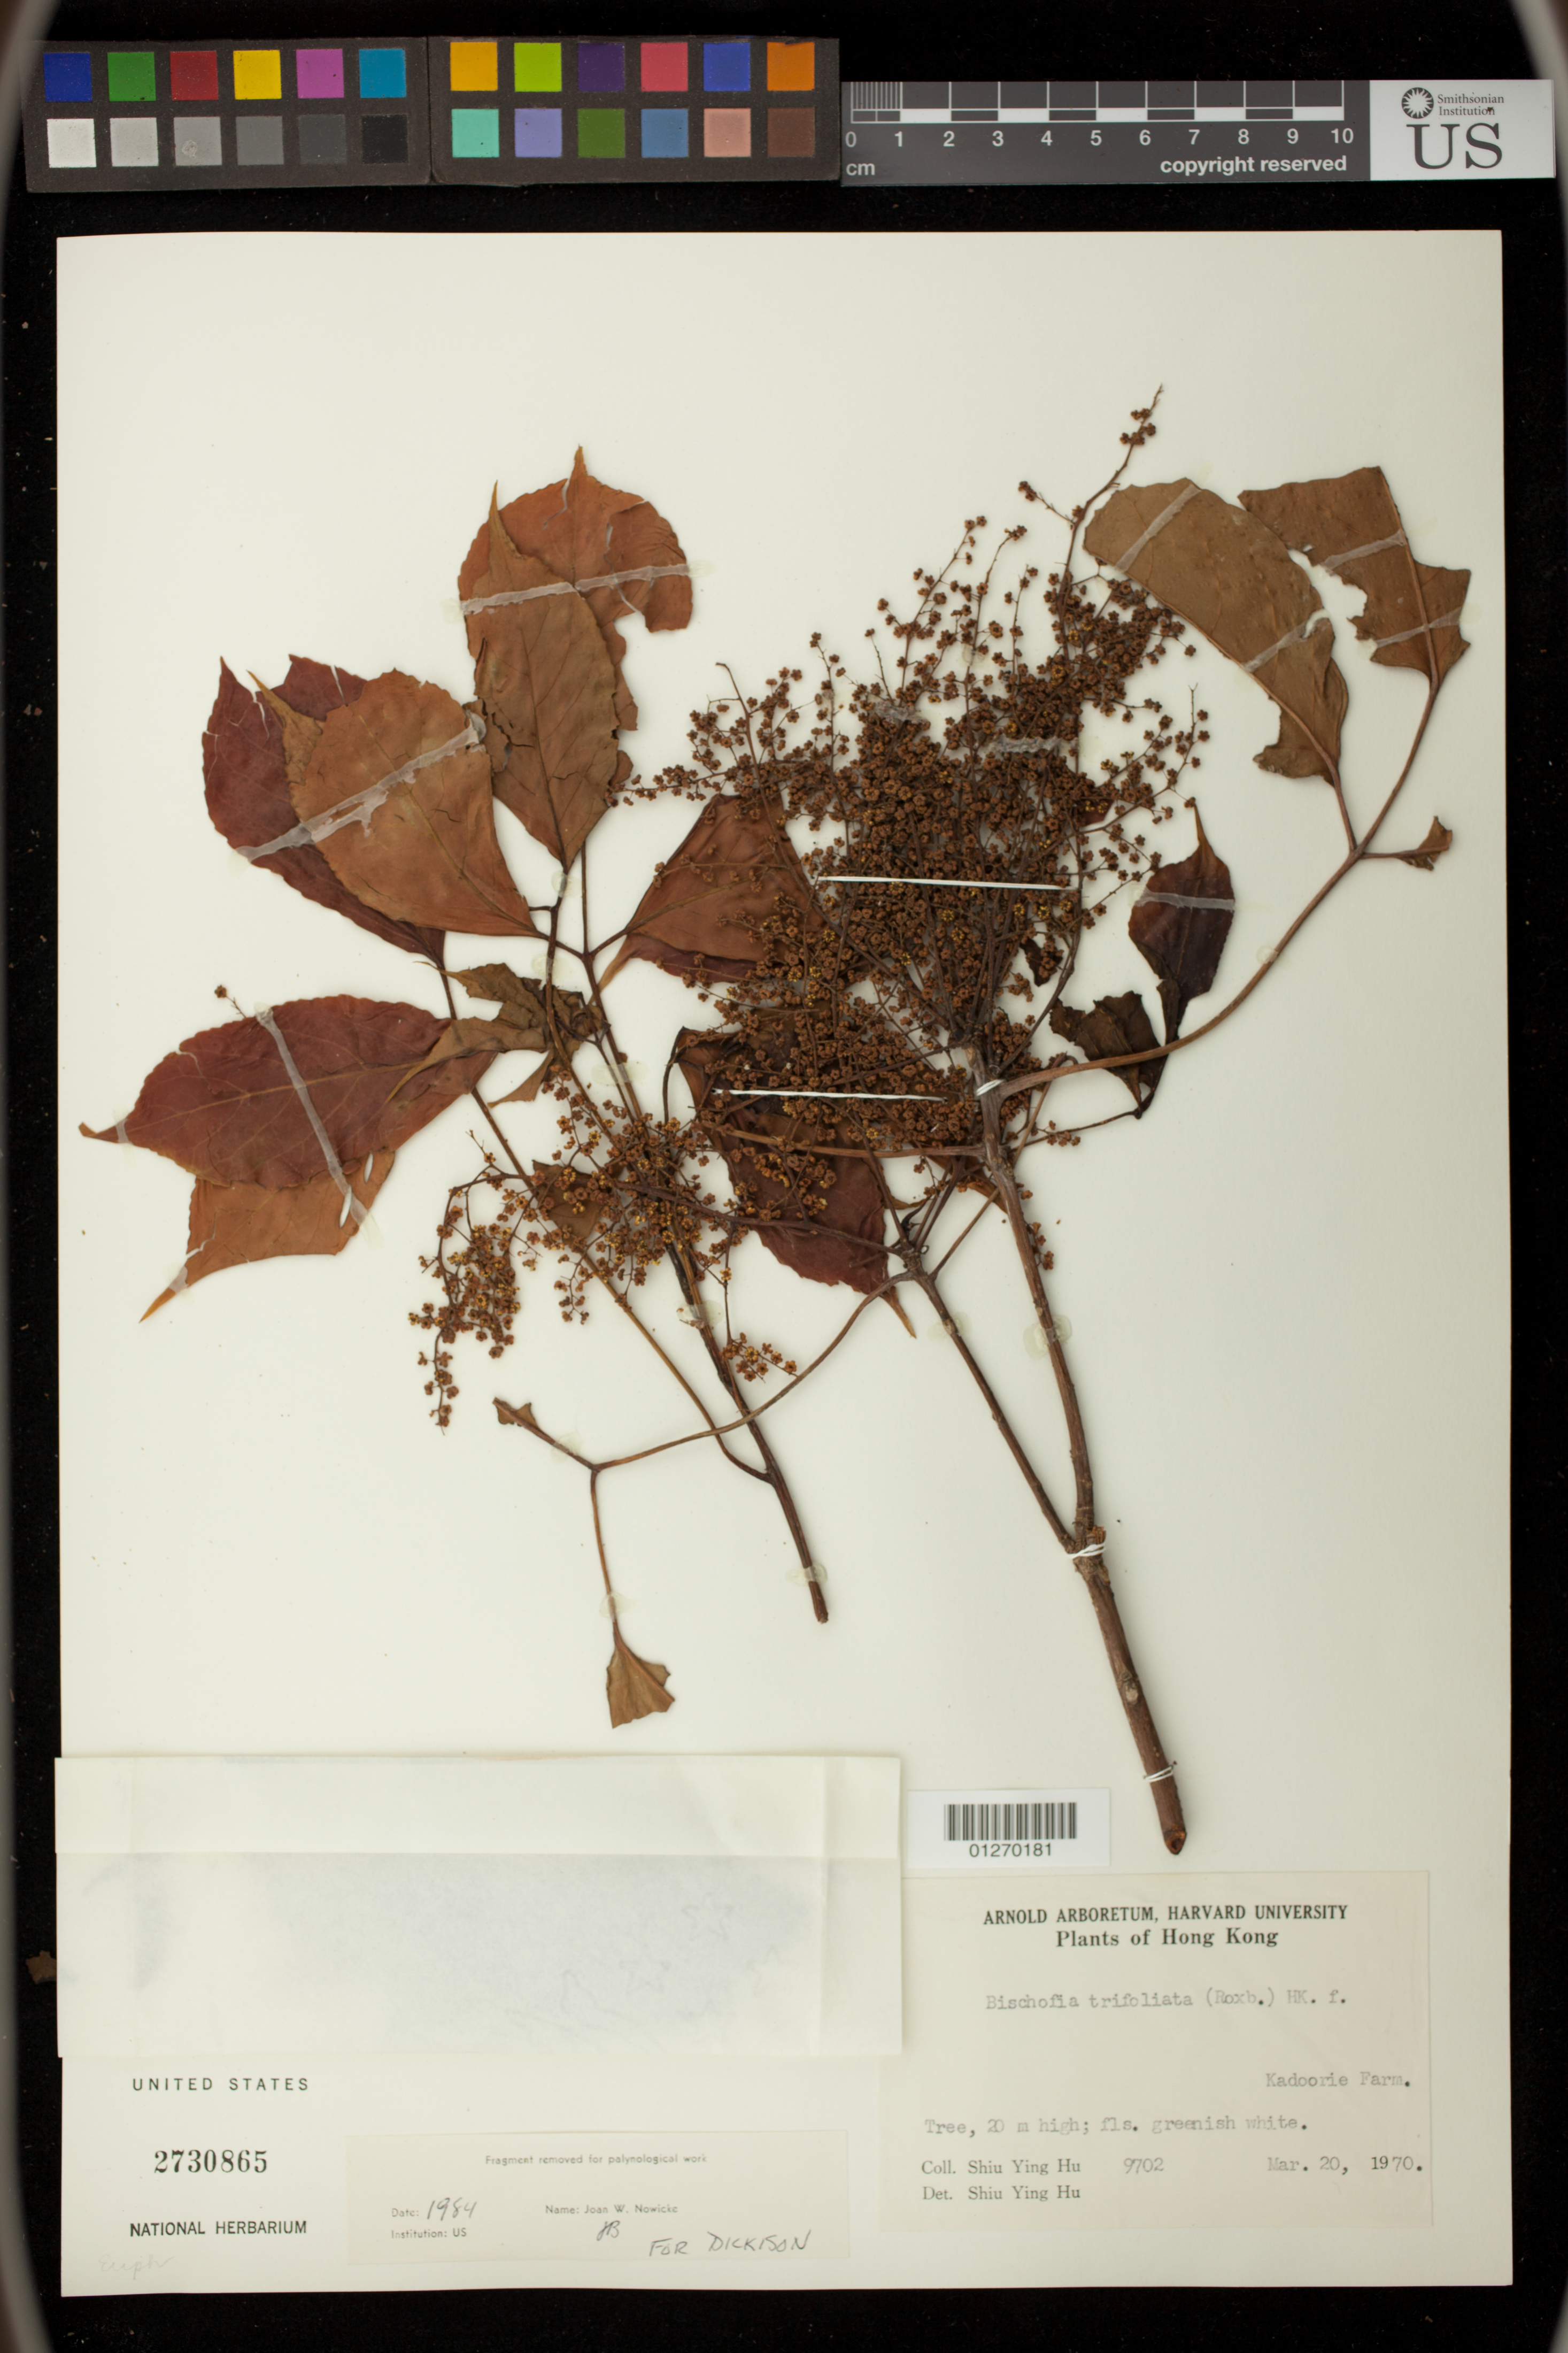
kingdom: Plantae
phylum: Tracheophyta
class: Magnoliopsida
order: Malpighiales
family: Phyllanthaceae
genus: Bischofia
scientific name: Bischofia trifoliata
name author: (Roxb.) Hook.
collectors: Y. Shiu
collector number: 9702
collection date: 1970-03-20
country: China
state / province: Hong Kong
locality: Tai Po. Kadoorie Farm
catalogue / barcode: US 2730865